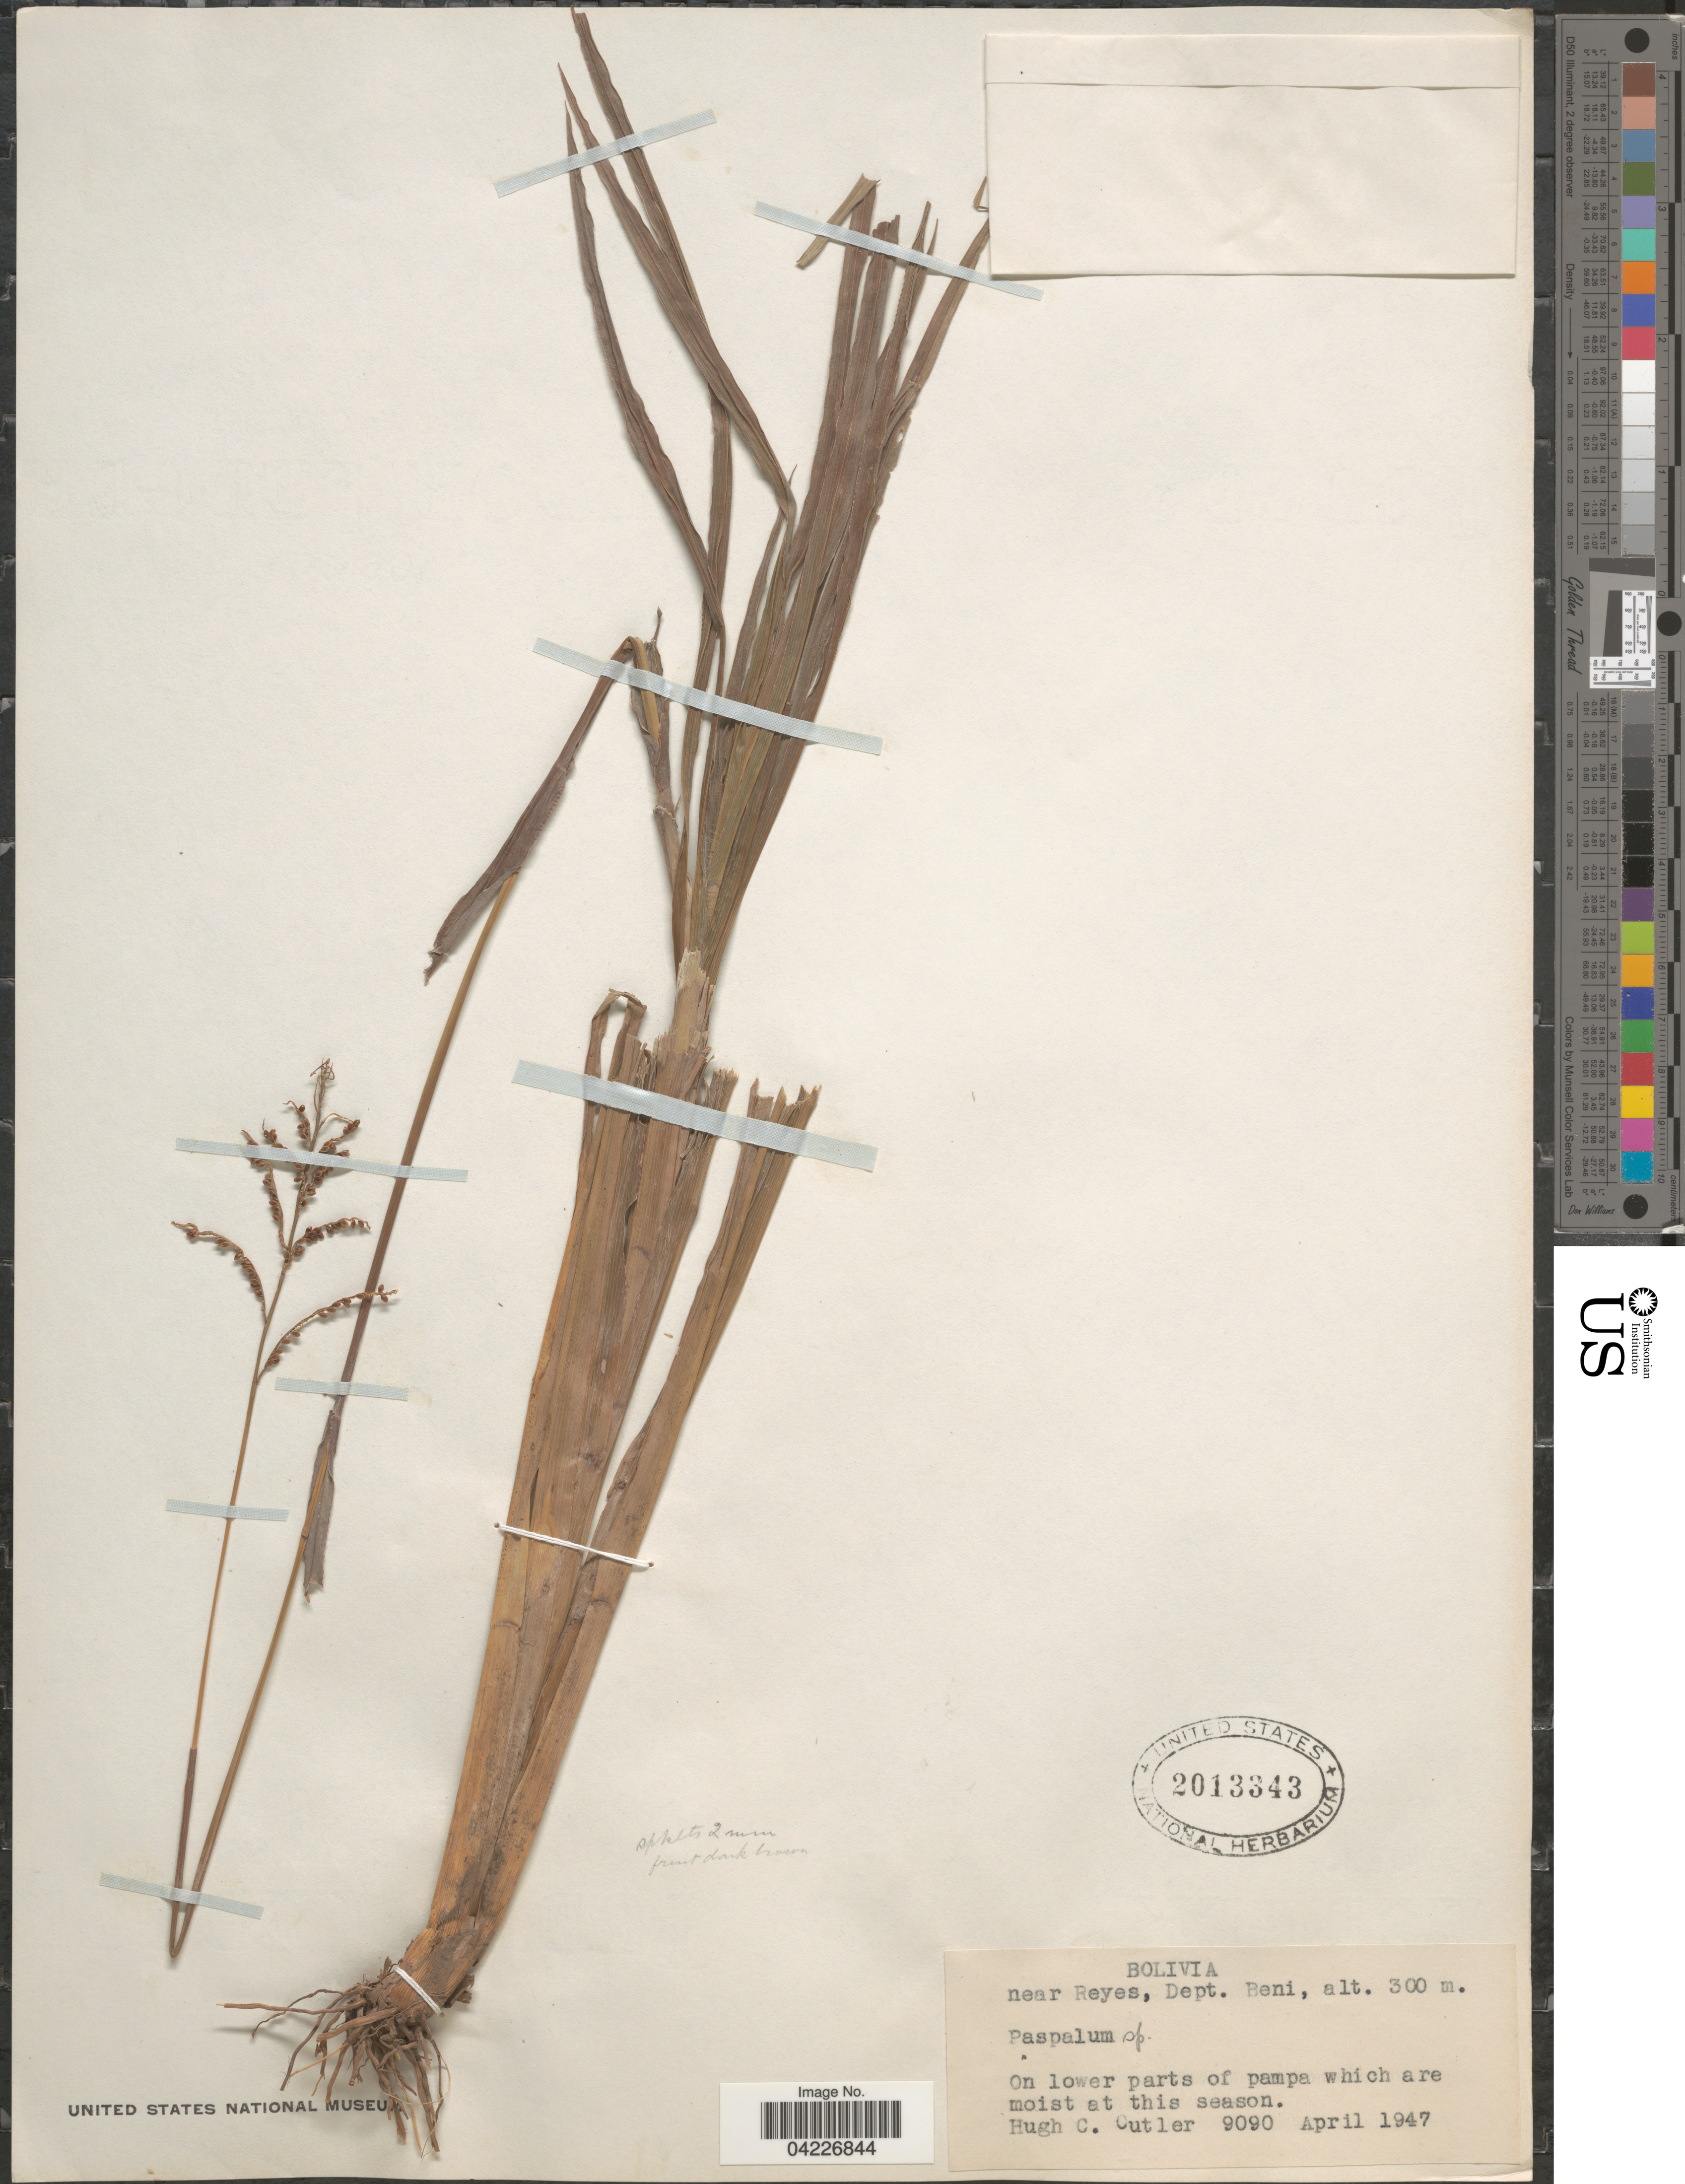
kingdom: Plantae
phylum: Tracheophyta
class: Liliopsida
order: Poales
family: Poaceae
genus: Paspalum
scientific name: Paspalum sp.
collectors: H. C. Cutler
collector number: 9090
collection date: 1947-04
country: Bolivia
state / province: Beni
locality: Near Reyes, Dept. Beni. On lower parts of pampa which are moist at this season.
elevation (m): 300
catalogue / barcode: US 2013343